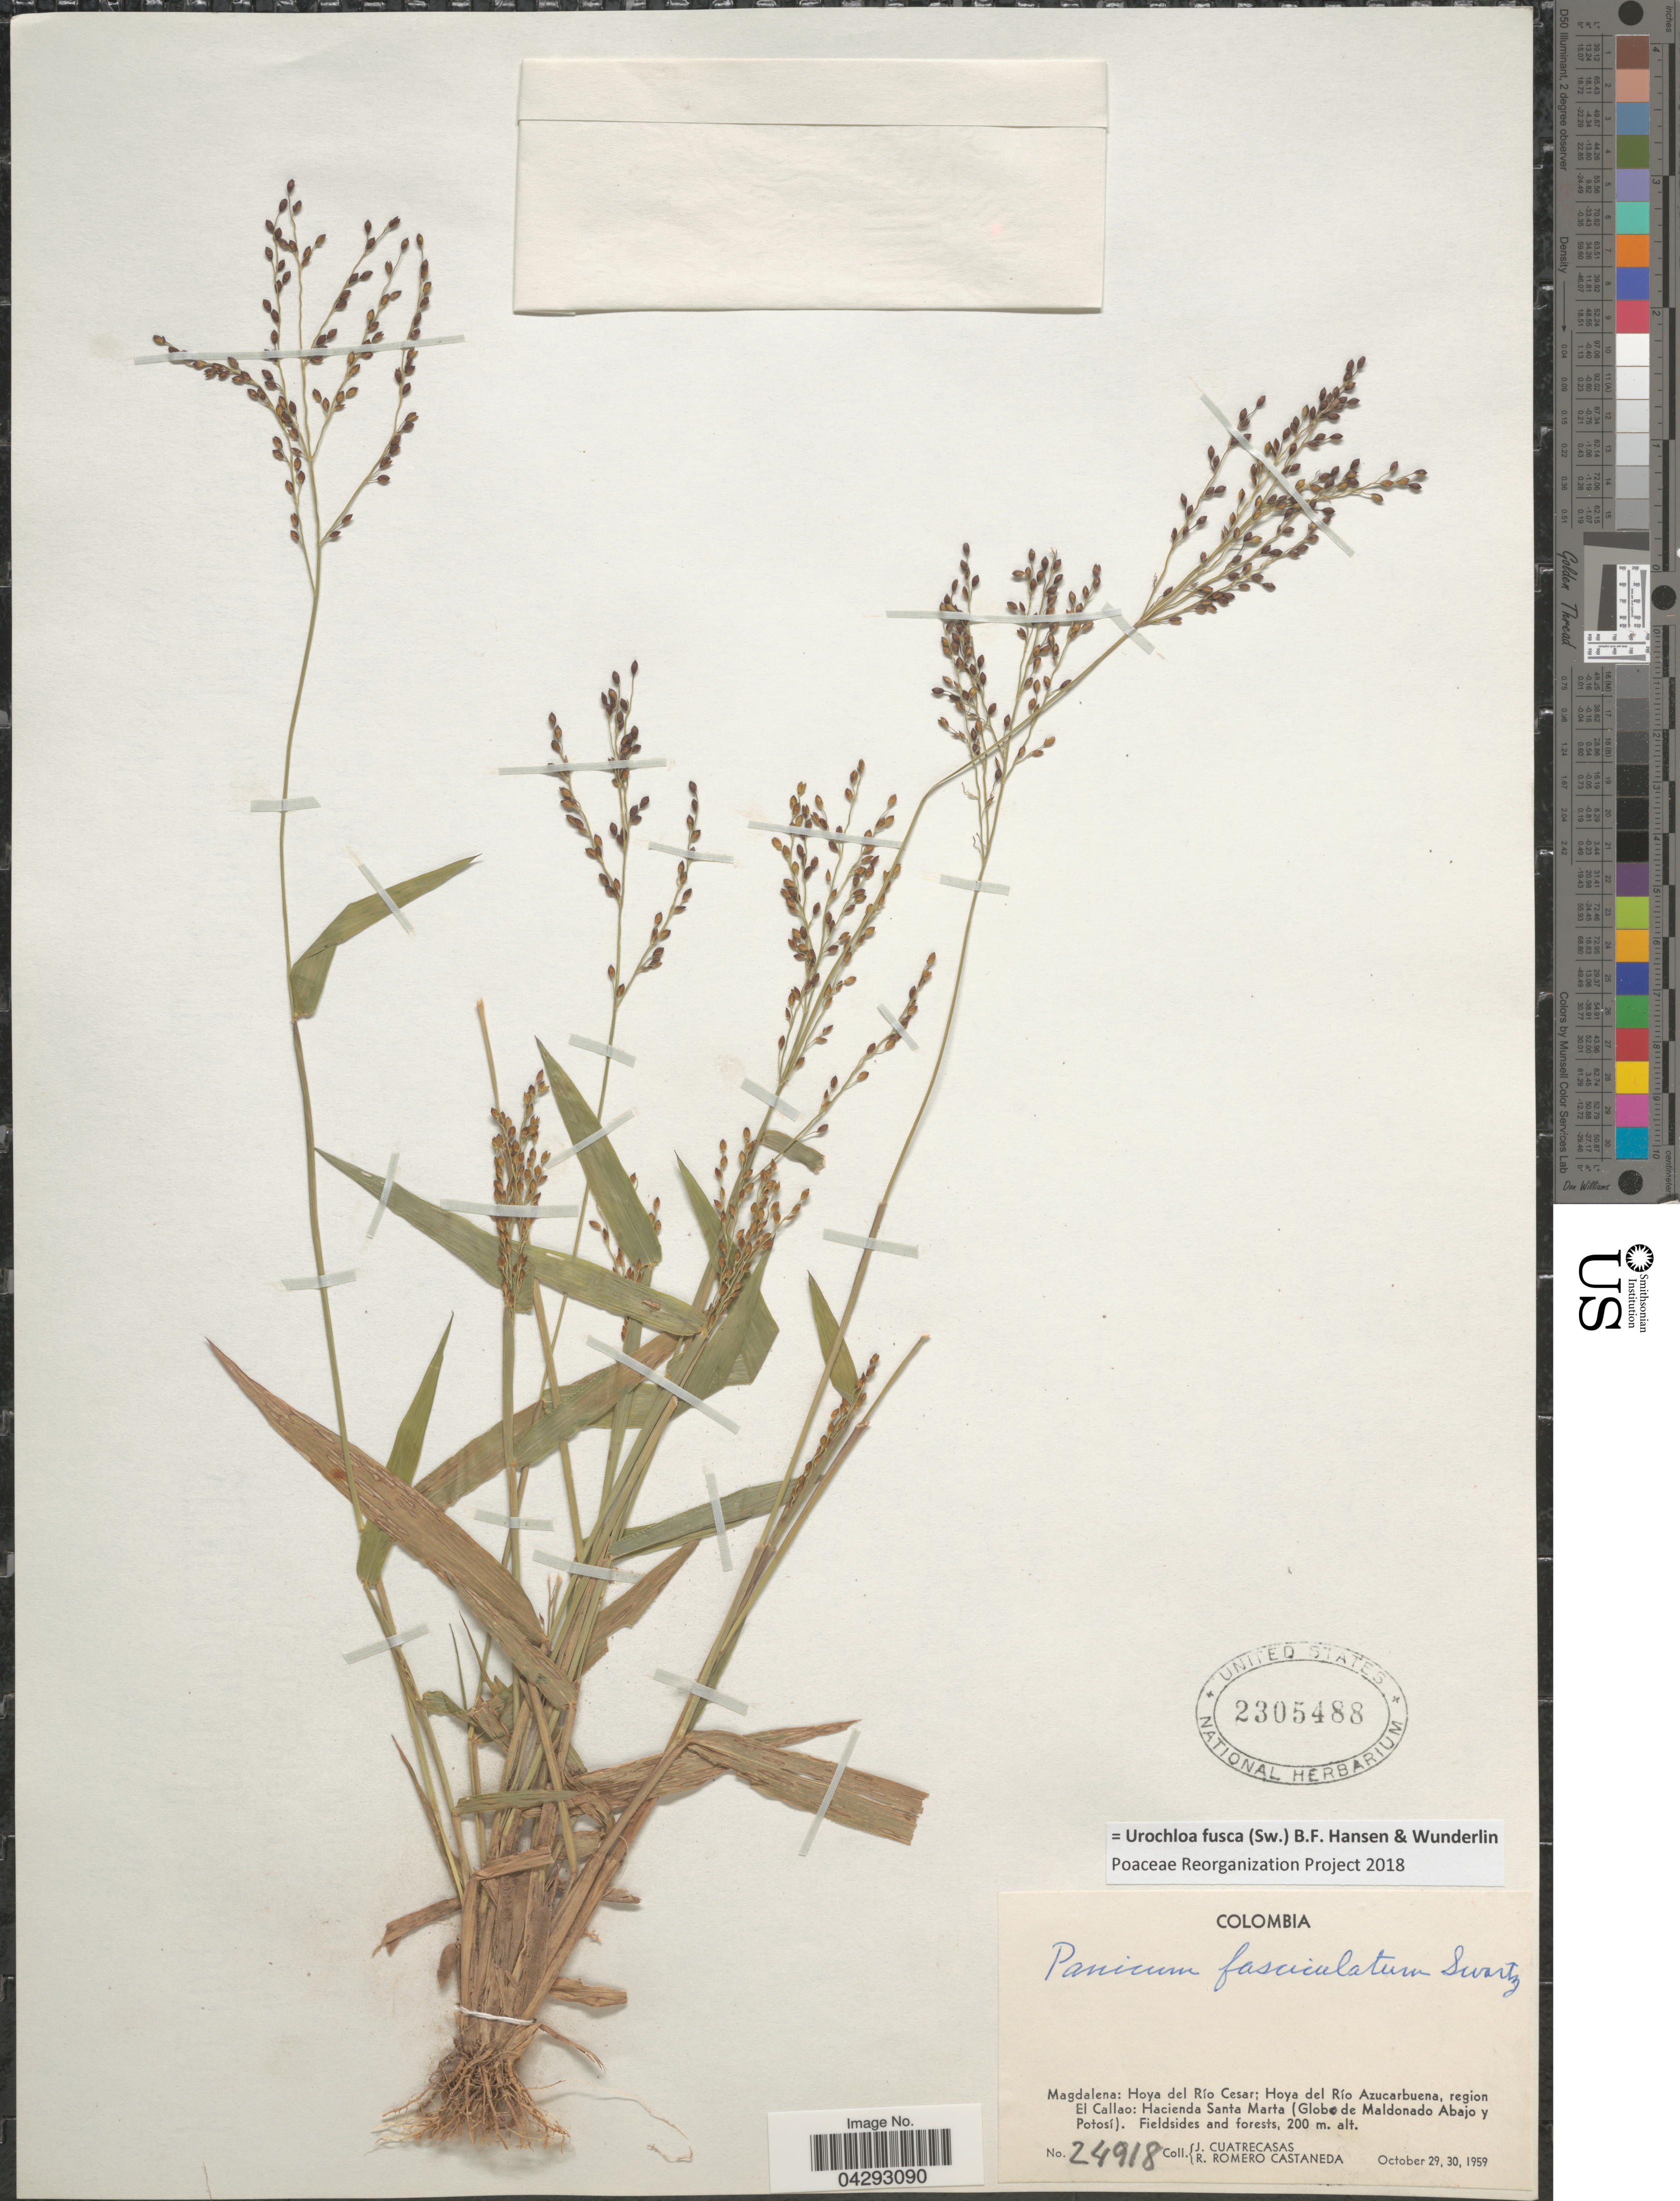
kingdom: Plantae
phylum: Tracheophyta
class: Liliopsida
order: Poales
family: Poaceae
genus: Urochloa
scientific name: Urochloa fusca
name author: (Sw.) B.F. Hansen & Wunderlin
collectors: J. Cuatrecasas & R. Romero Castañeda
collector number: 24918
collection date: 1959-10-29/1959-10-30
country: Colombia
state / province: Magdalena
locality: Magdalena: Hoya del Río Cesar; Hoya del Río Azucarbuena, region El Callao: Hacienda Santa Marta (Globe Maldonado Abajo y Potosí). Fieldsides and forests.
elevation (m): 200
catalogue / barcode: US 2305488